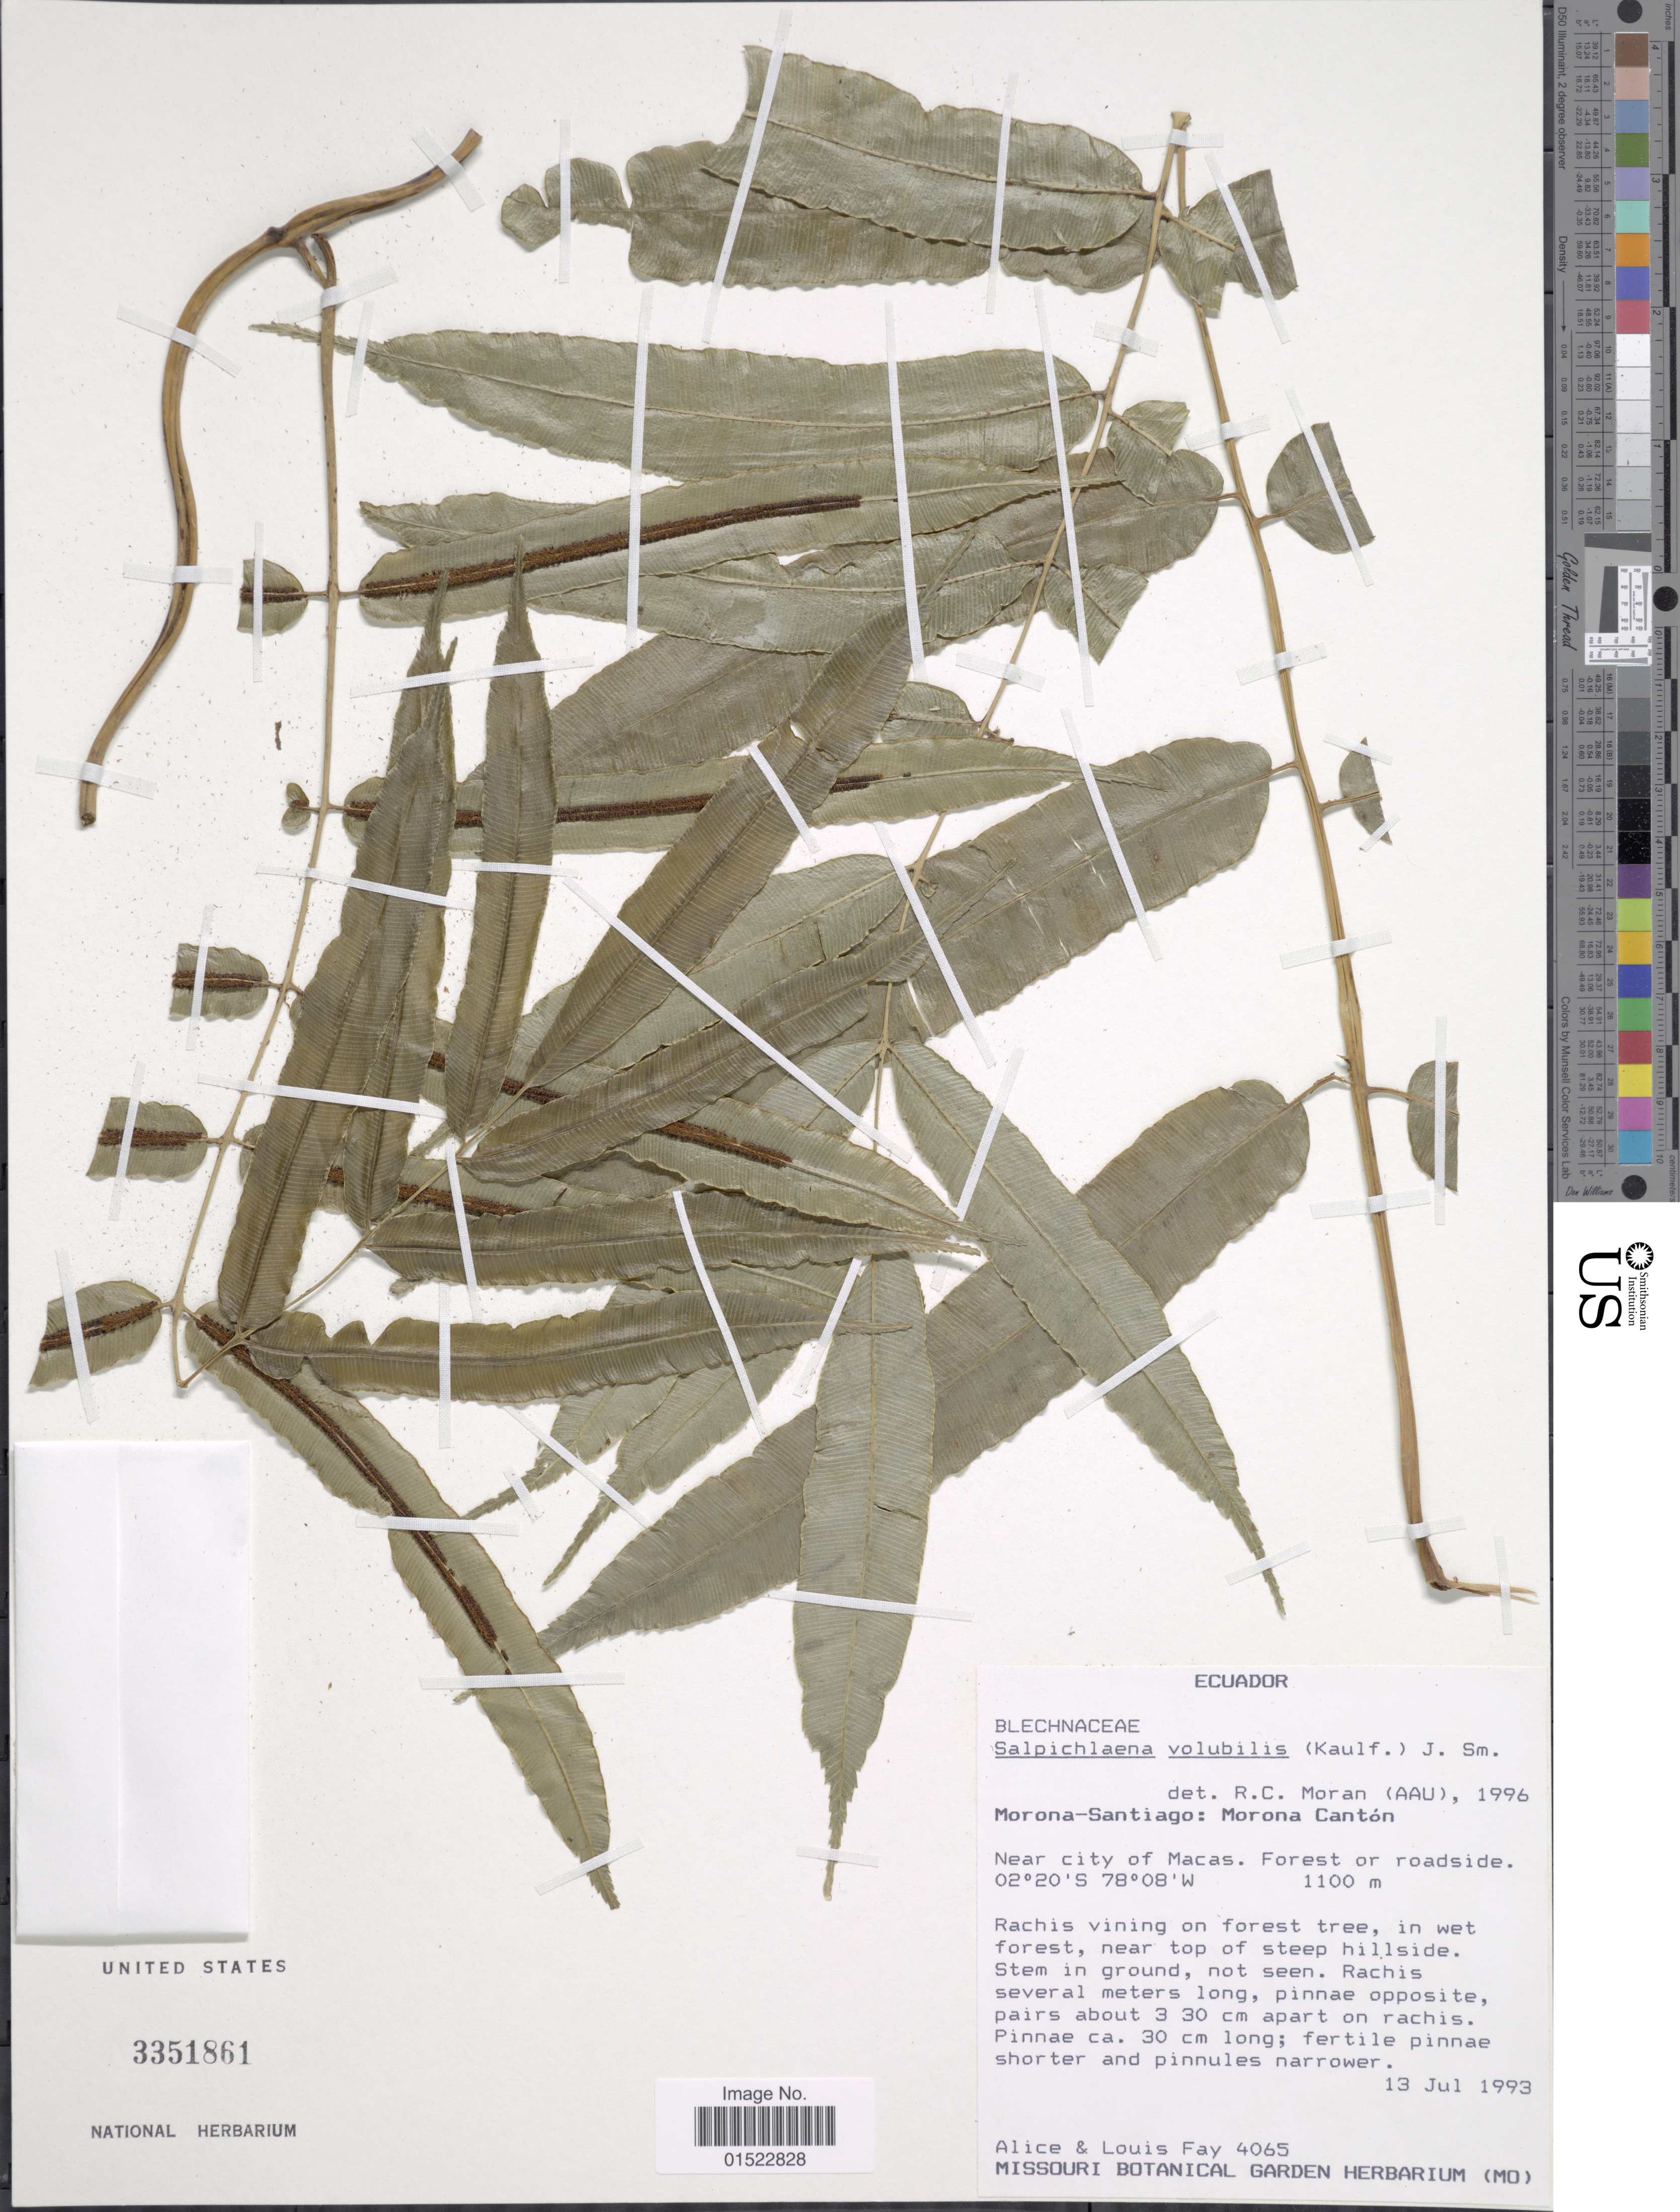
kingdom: Plantae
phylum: Tracheophyta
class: Polypodiopsida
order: Polypodiales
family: Blechnaceae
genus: Salpichlaena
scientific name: Salpichlaena volubilis subsp. volubilis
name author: (Kaulf.) J. Sm.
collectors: A. Fay & L. Fay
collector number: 4065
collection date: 1993-07-13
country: Ecuador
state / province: Morona-Santiago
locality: Morona Canton, Near city of Macas, Forest or roadside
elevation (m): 1100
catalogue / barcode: US 3351861